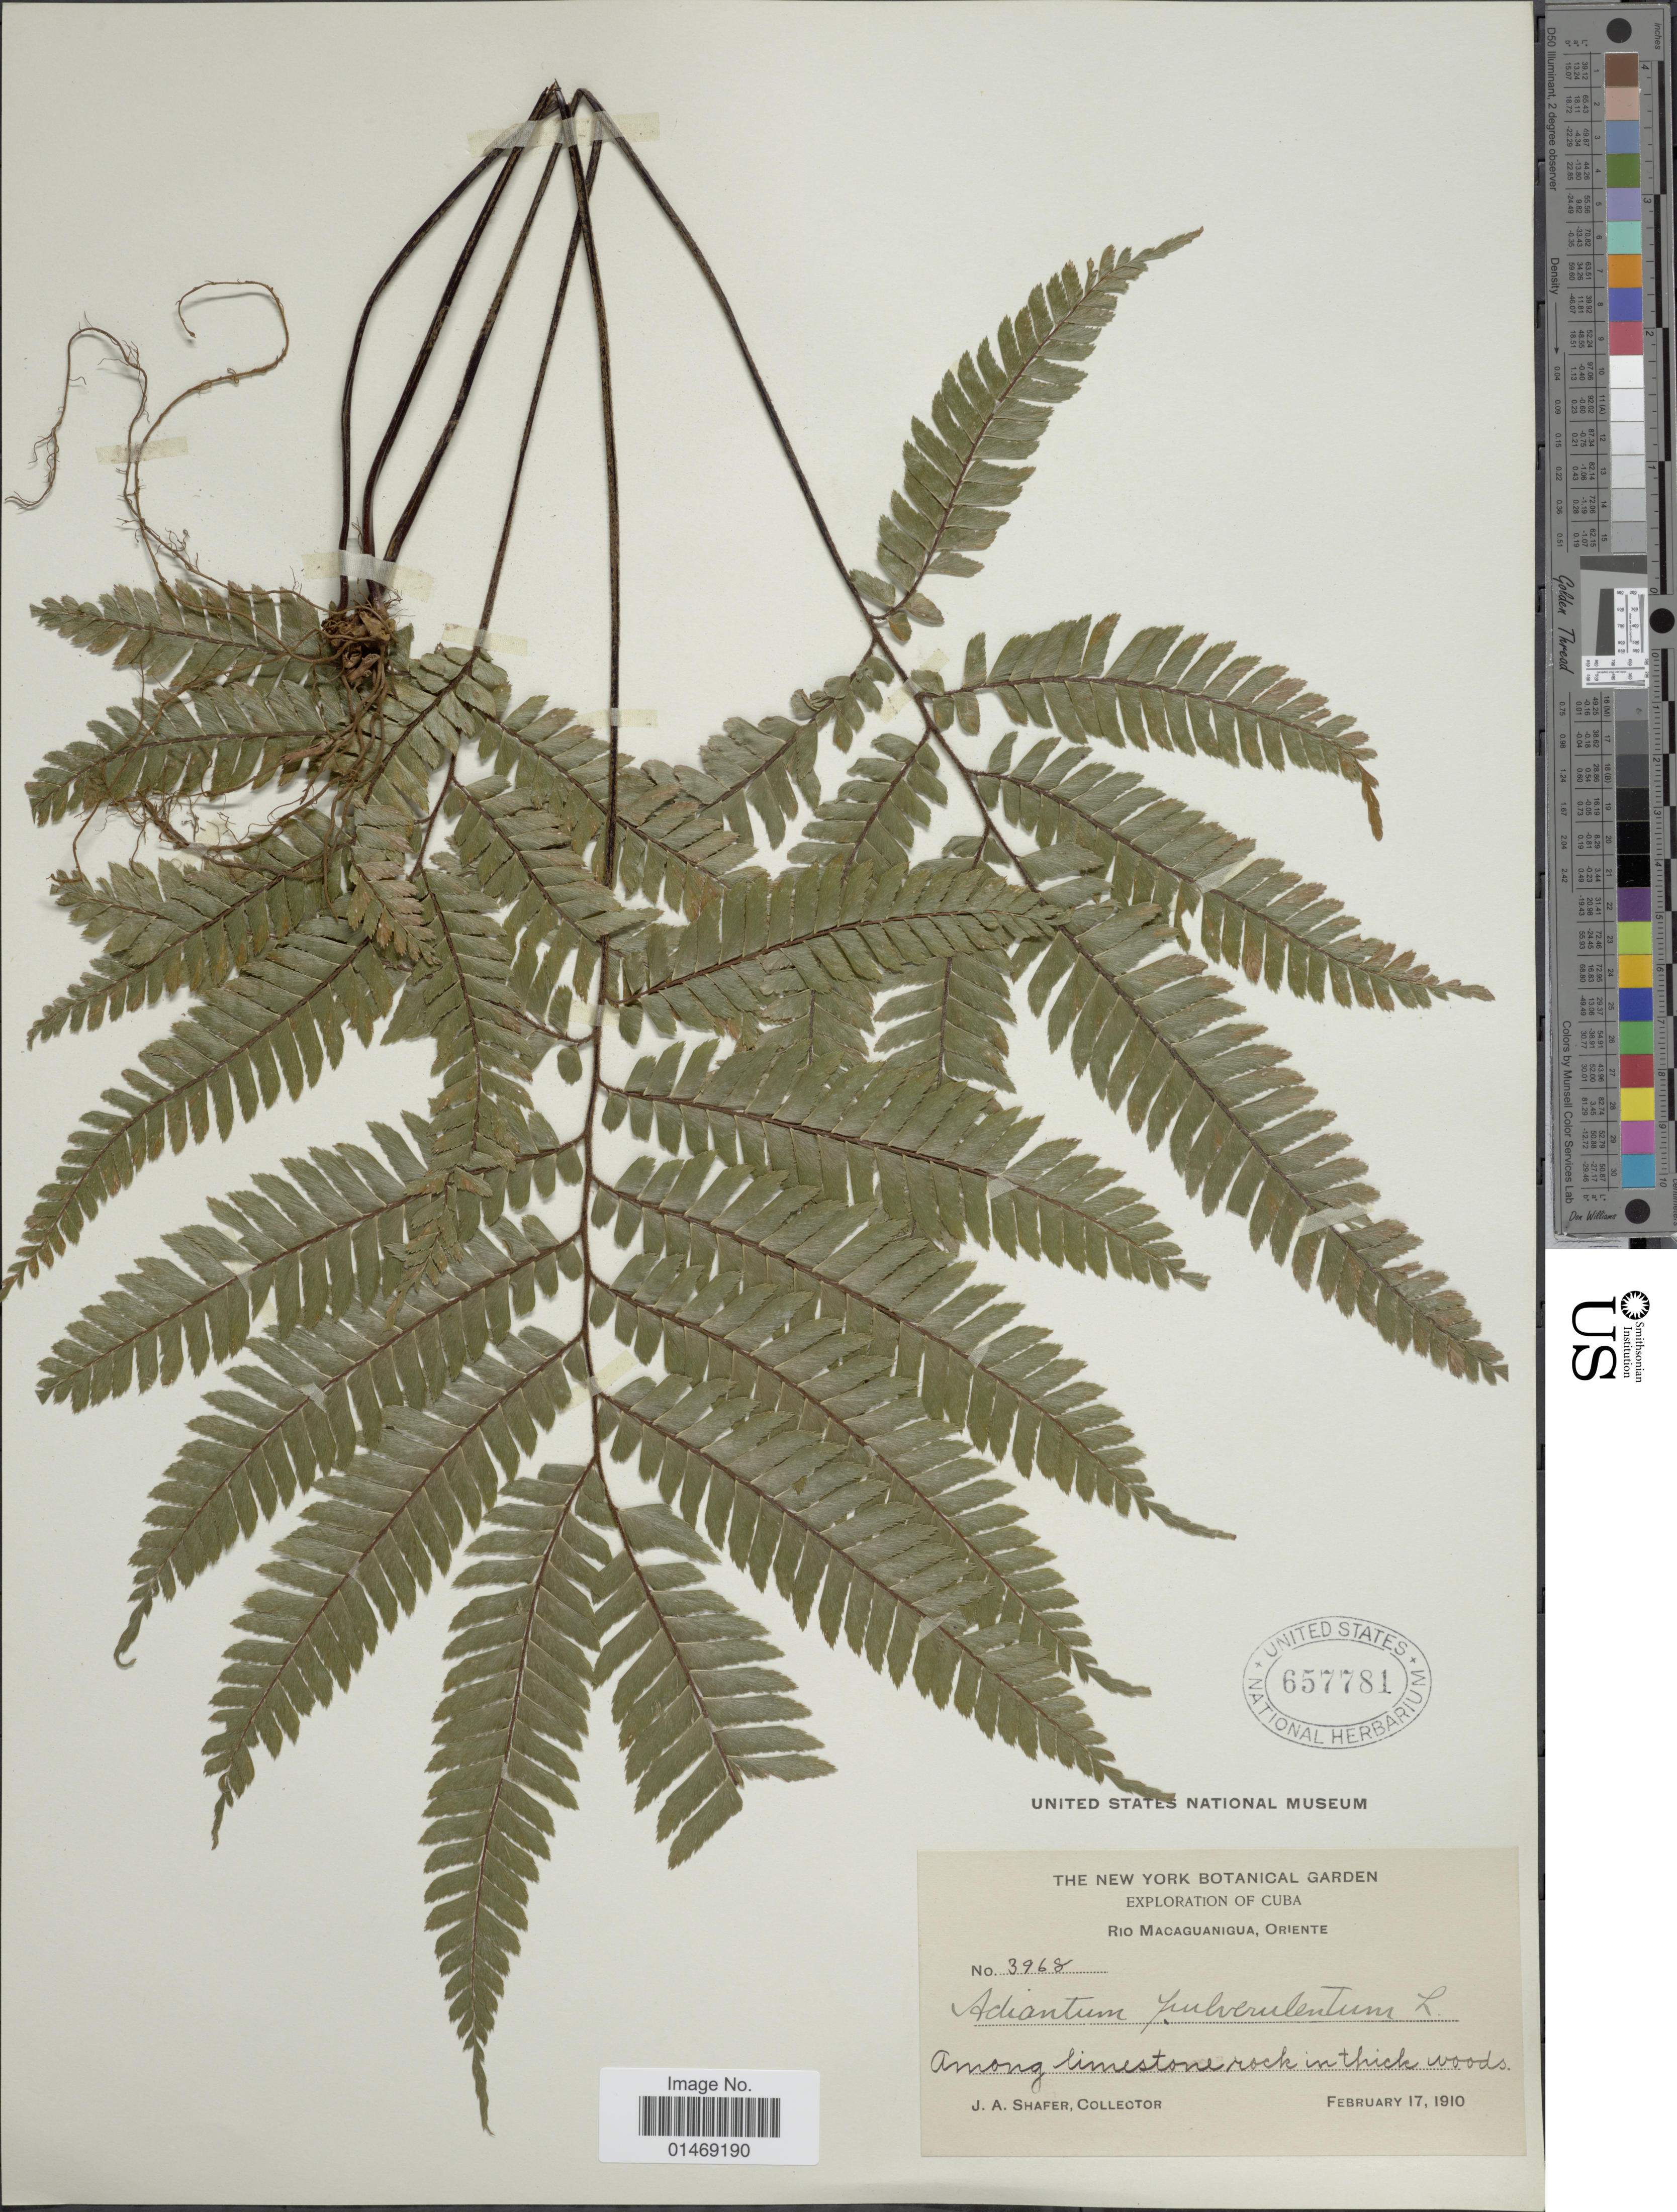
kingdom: Plantae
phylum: Tracheophyta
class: Polypodiopsida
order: Polypodiales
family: Pteridaceae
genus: Adiantum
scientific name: Adiantum pulverulentum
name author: L.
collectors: J. A. Shafer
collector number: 3968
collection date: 1910-02-17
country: Cuba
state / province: Oriente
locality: Rio Macaguanigua, Among limestone rock in thick woods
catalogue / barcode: US 657781